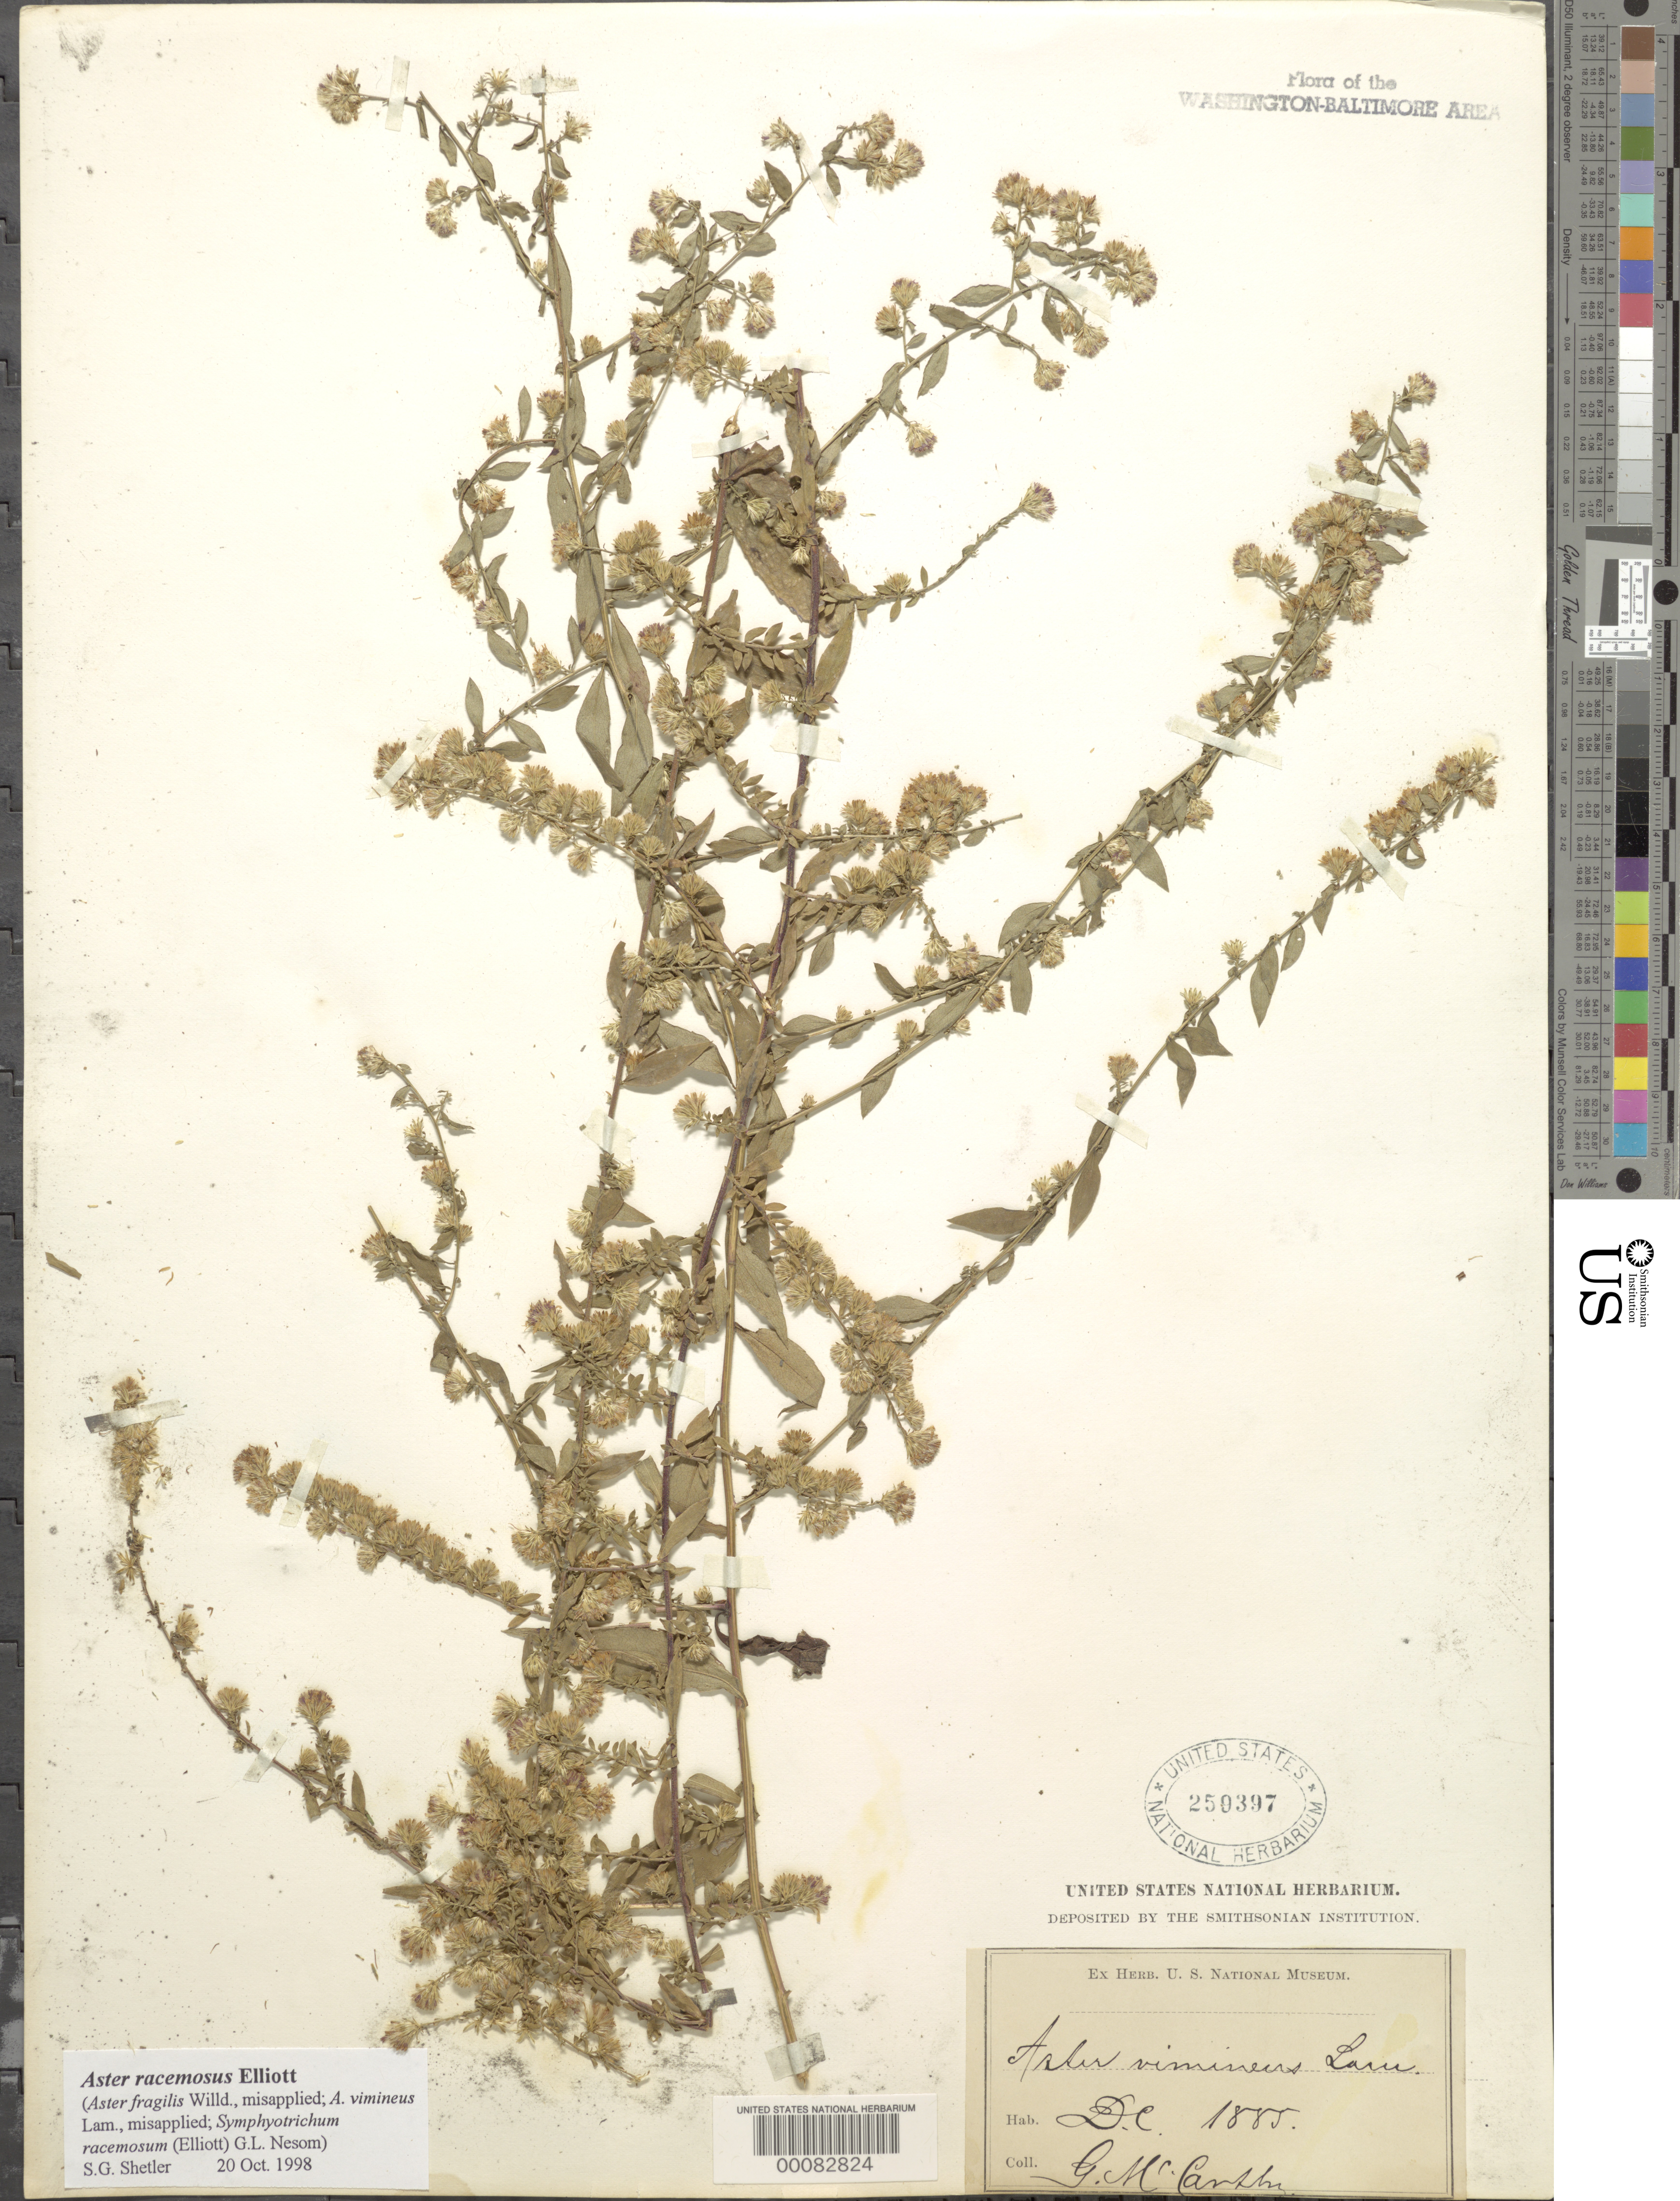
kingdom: Plantae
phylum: Tracheophyta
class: Magnoliopsida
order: Asterales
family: Asteraceae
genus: Symphyotrichum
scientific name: Symphyotrichum racemosum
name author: (Elliott) G.L. Nesom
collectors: G. McCarthy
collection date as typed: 1885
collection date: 1885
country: United States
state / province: District of Columbia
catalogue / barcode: US 259397